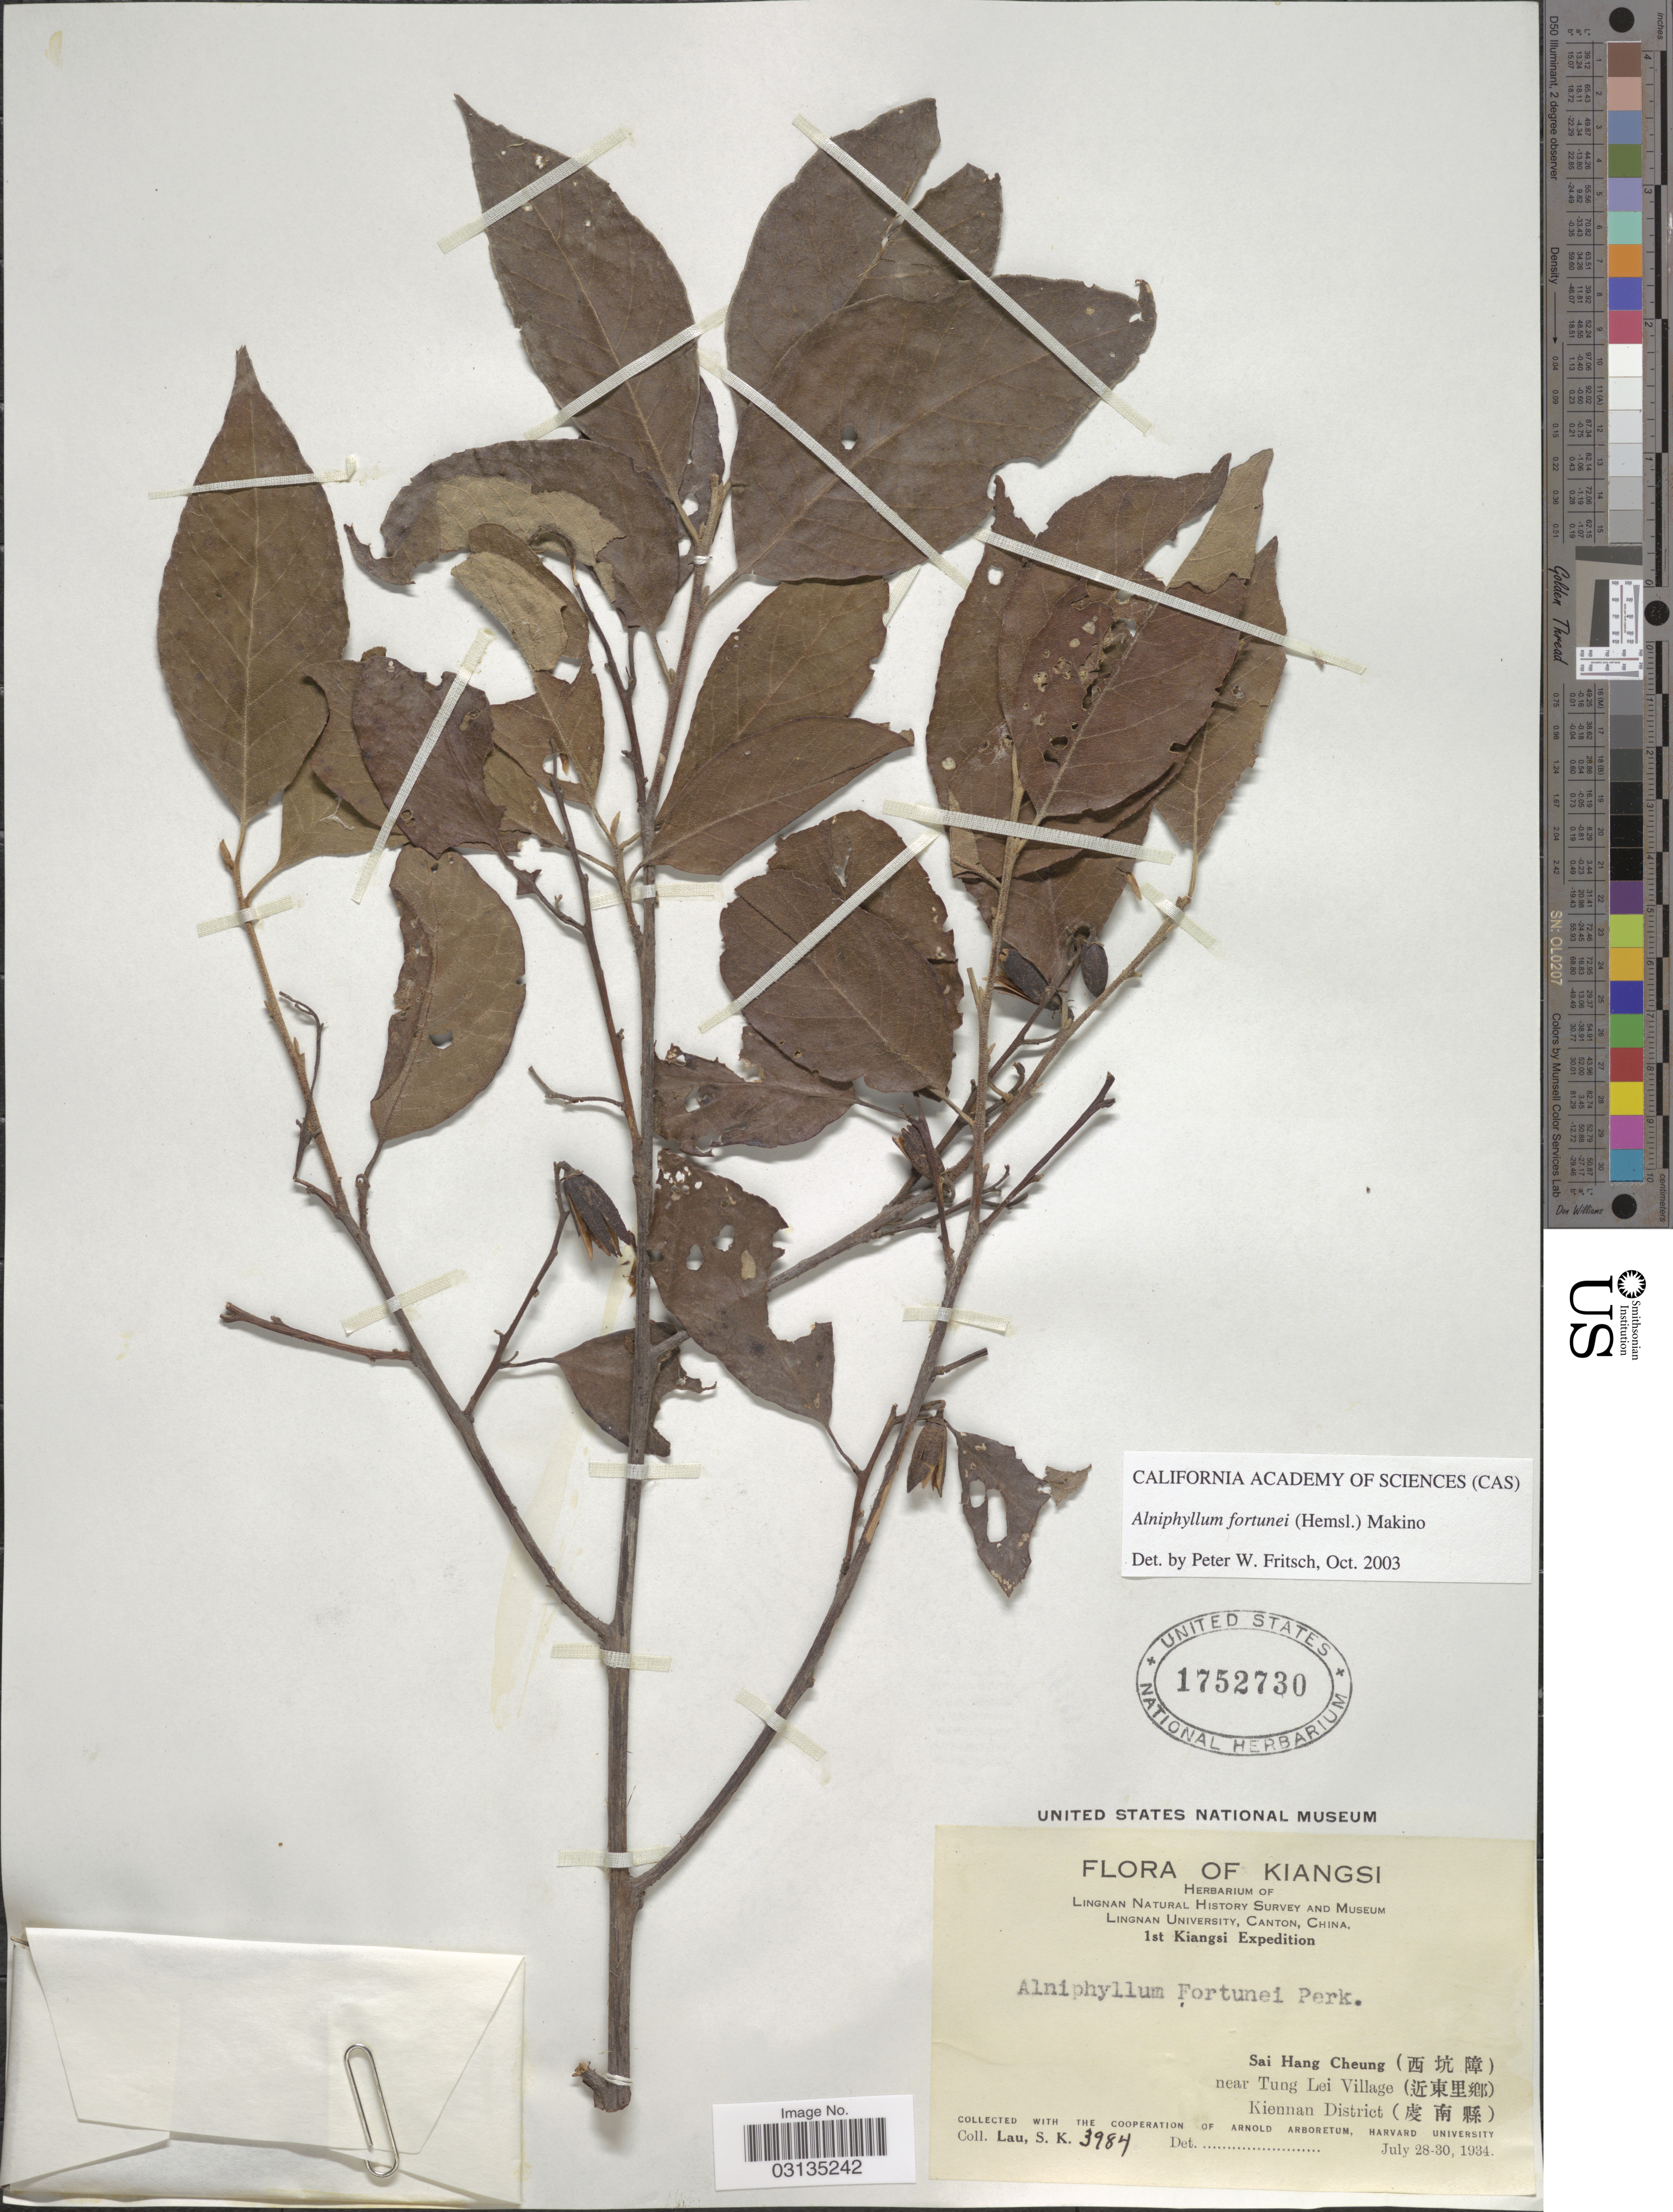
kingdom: Plantae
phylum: Tracheophyta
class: Magnoliopsida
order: Ericales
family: Styracaceae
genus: Alniphyllum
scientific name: Alniphyllum fortunei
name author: (Hemsl.) Makino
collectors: S. K. Lau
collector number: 3984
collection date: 1934-07-28/1934-07-30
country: China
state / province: Jiangxi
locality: Kiangsi, Sai Hang Cheung, near Tung Lei Village, Kiennan District.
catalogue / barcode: US 1752730